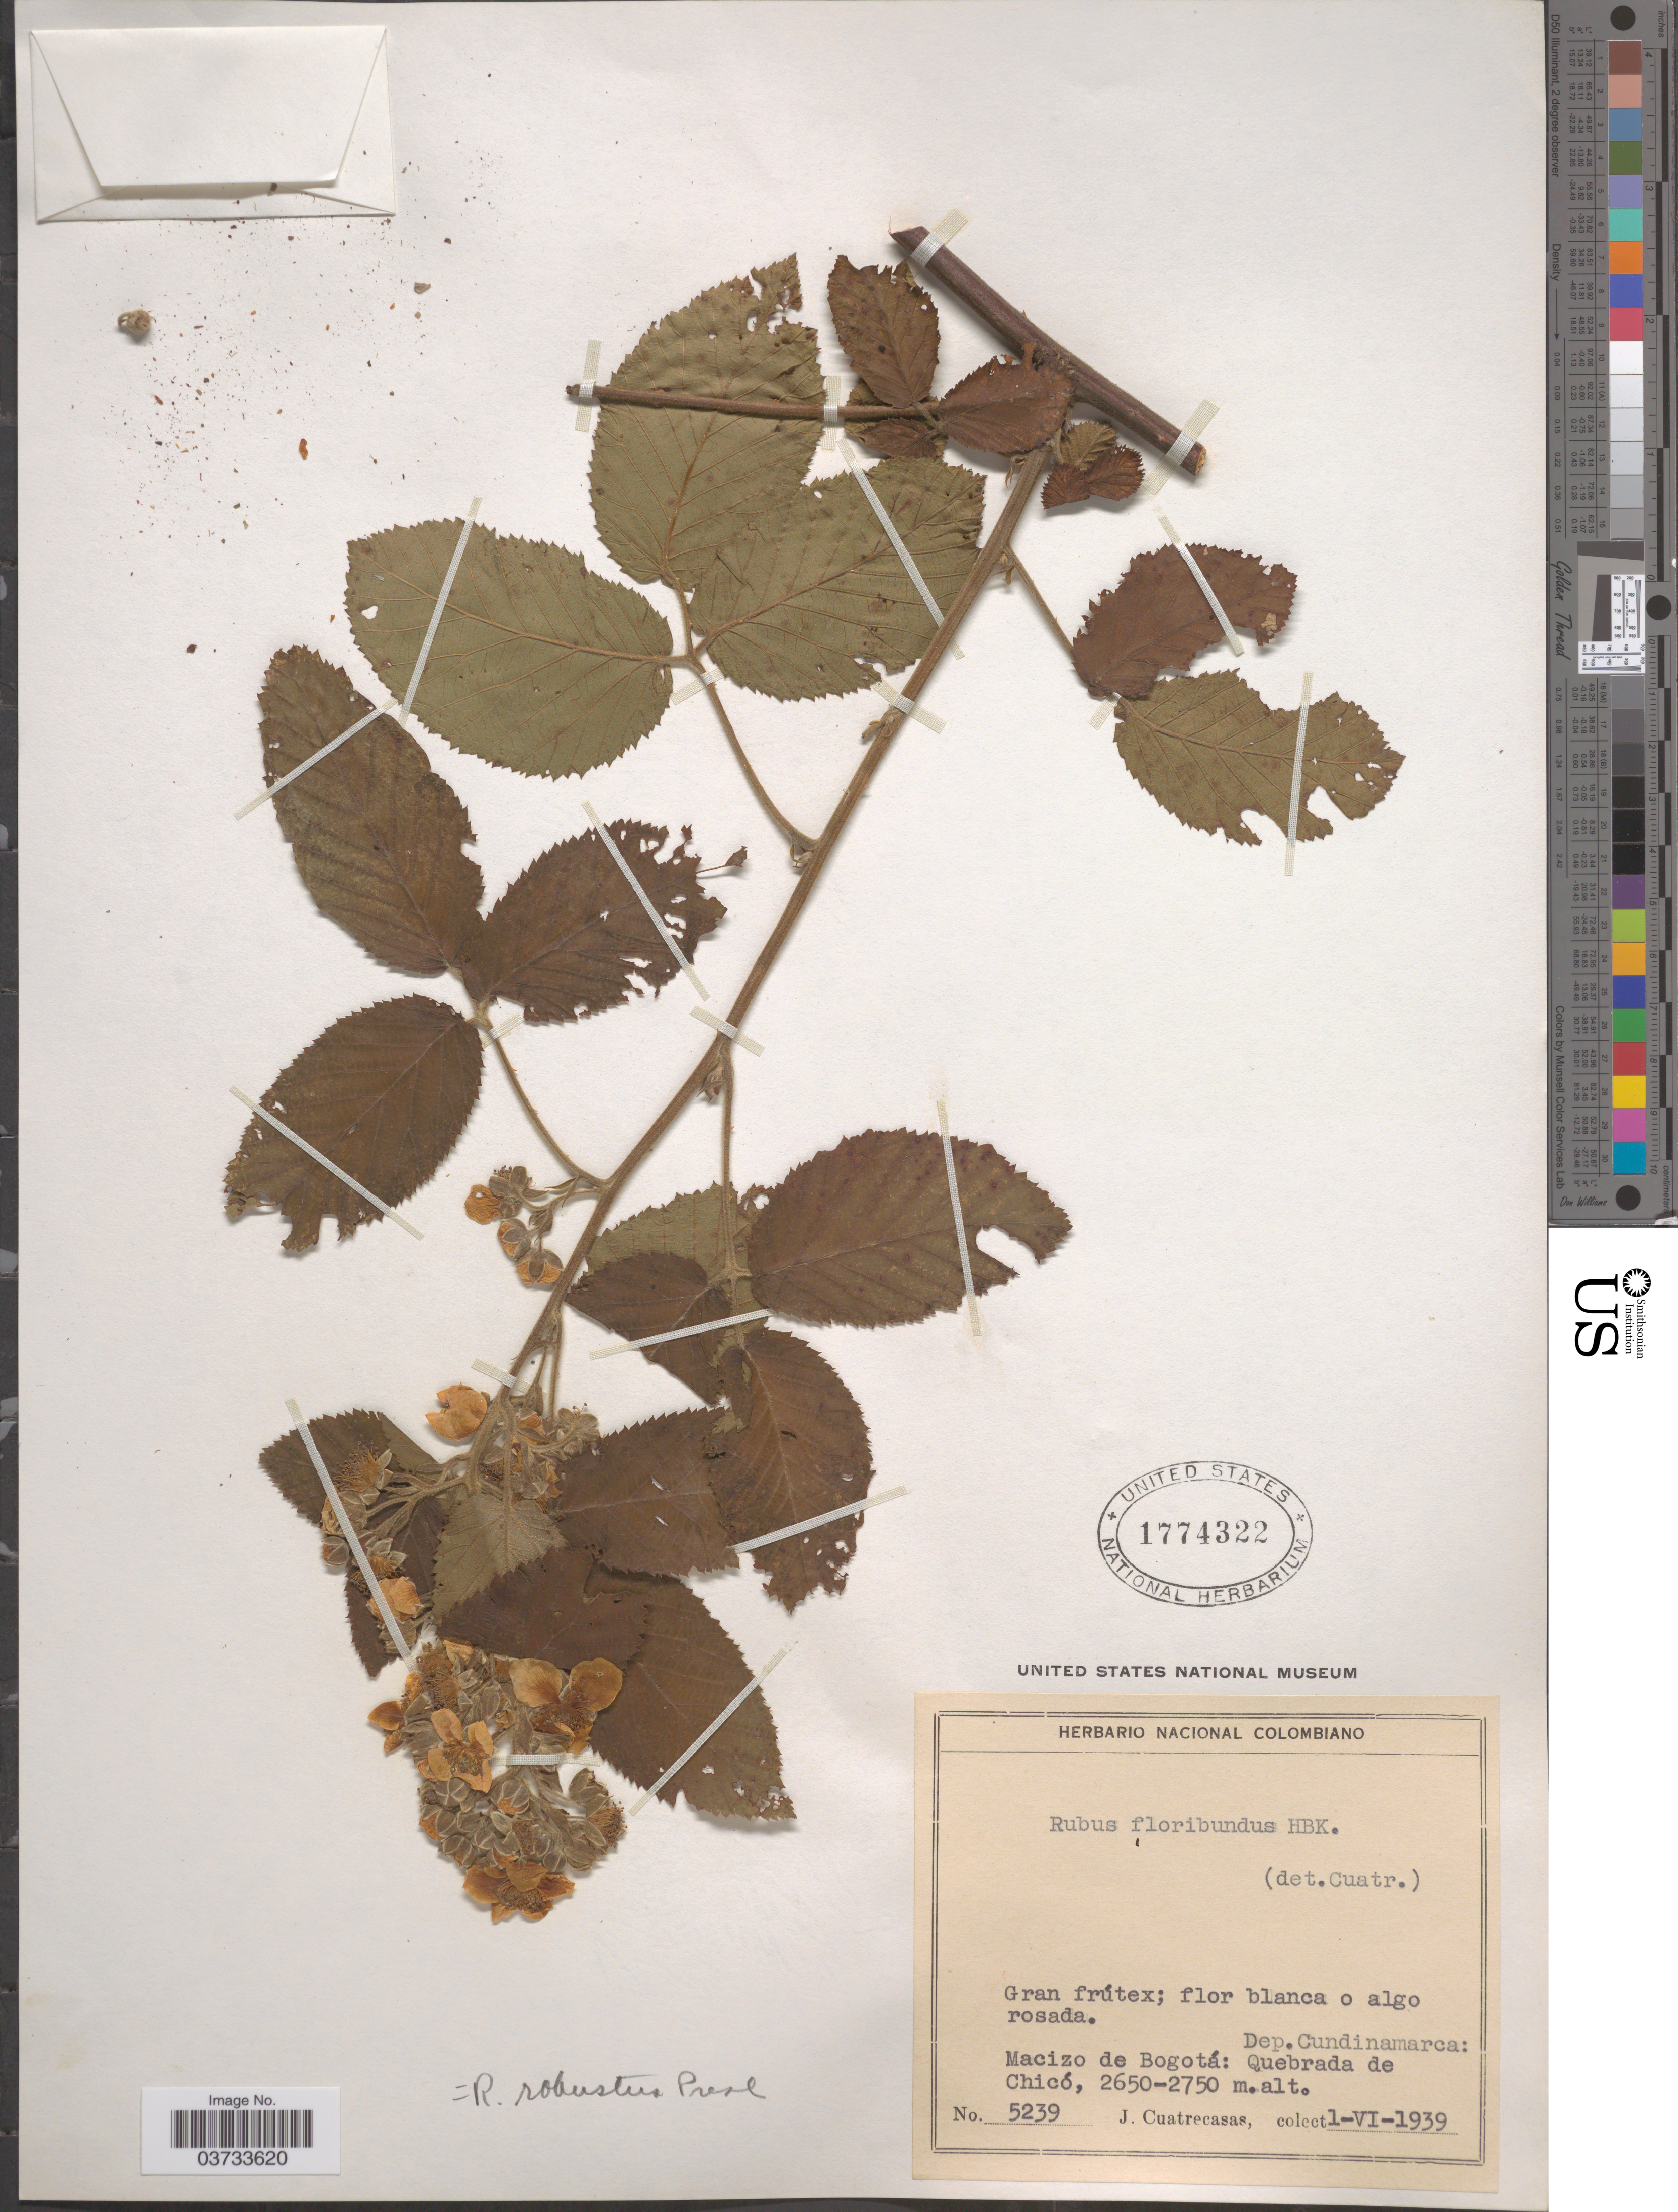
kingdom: Plantae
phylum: Tracheophyta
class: Magnoliopsida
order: Rosales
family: Rosaceae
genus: Rubus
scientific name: Rubus robustus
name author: C. Presl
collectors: J. Cuatrecasas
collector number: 5239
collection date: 1939-06-01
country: Colombia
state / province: Cundinamarca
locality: Dep.Cundinamarca: Macizo de Bogotá: Quebrada de Chicó.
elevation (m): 2650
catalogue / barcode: US 1774322